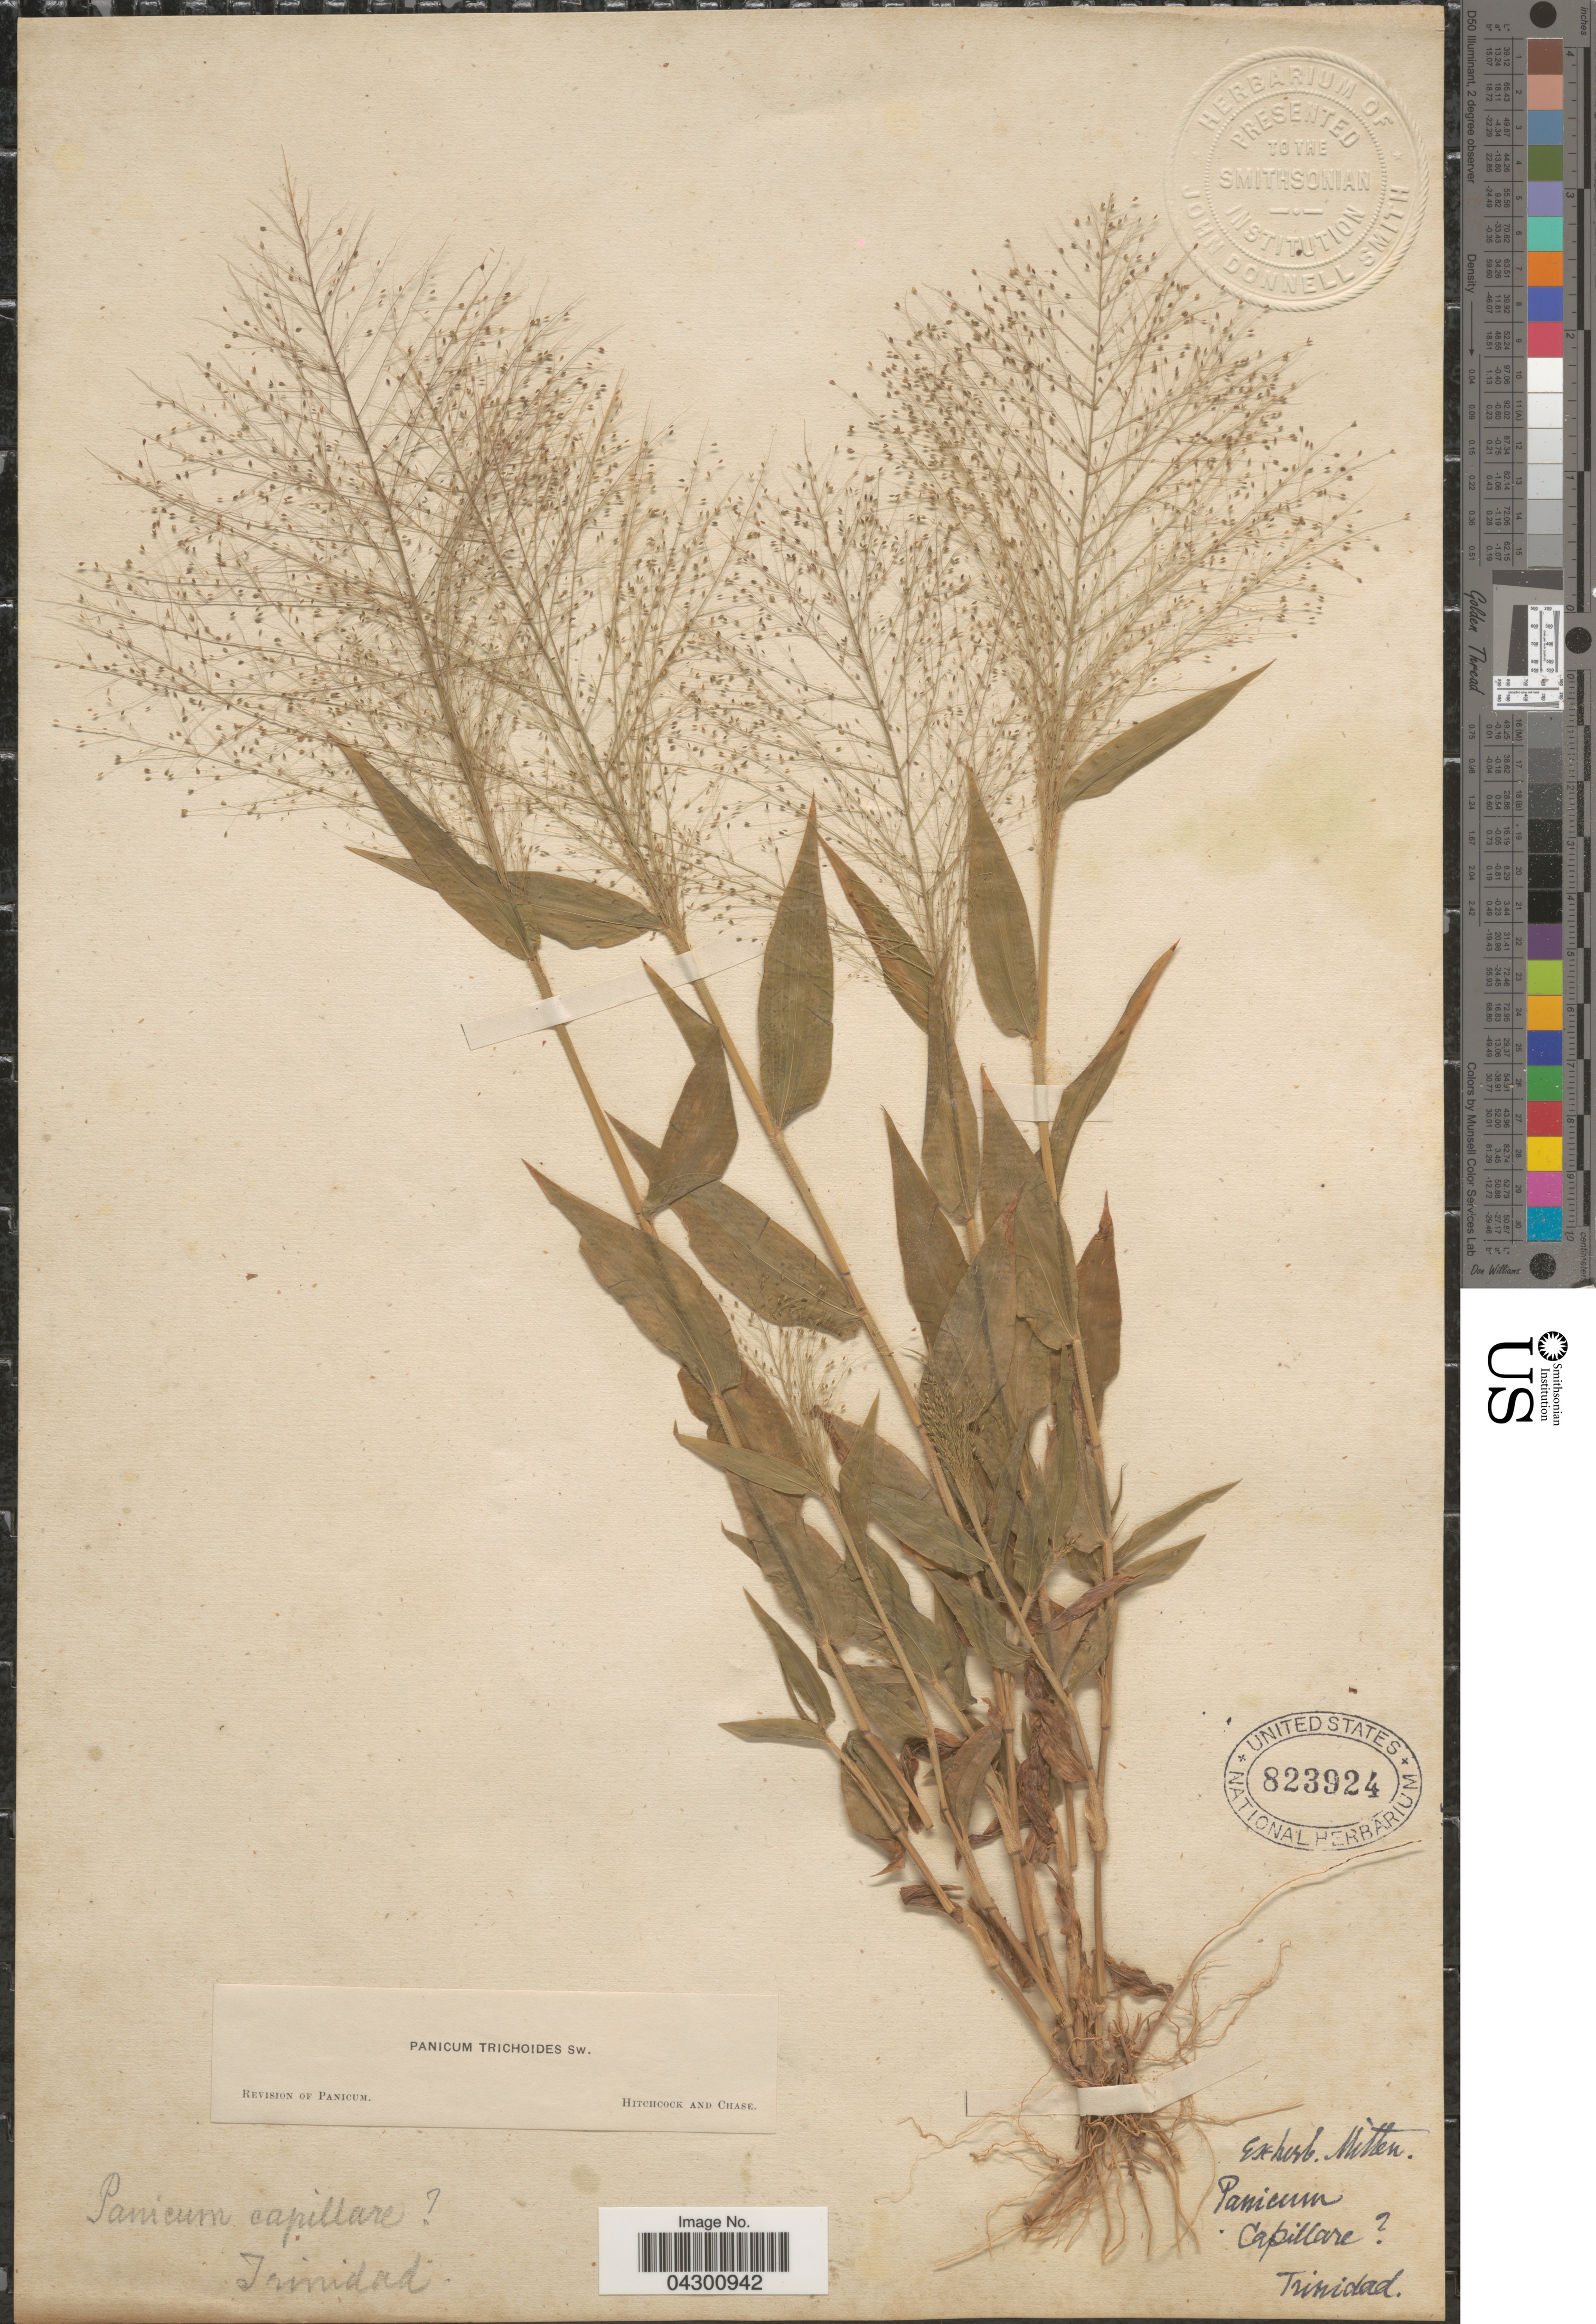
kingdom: Plantae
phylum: Tracheophyta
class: Liliopsida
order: Poales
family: Poaceae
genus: Panicum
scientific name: Panicum trichoides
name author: Sw.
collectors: ex herb. W. Mitten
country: Trinidad and Tobago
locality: Trinidad.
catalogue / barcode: US 823924